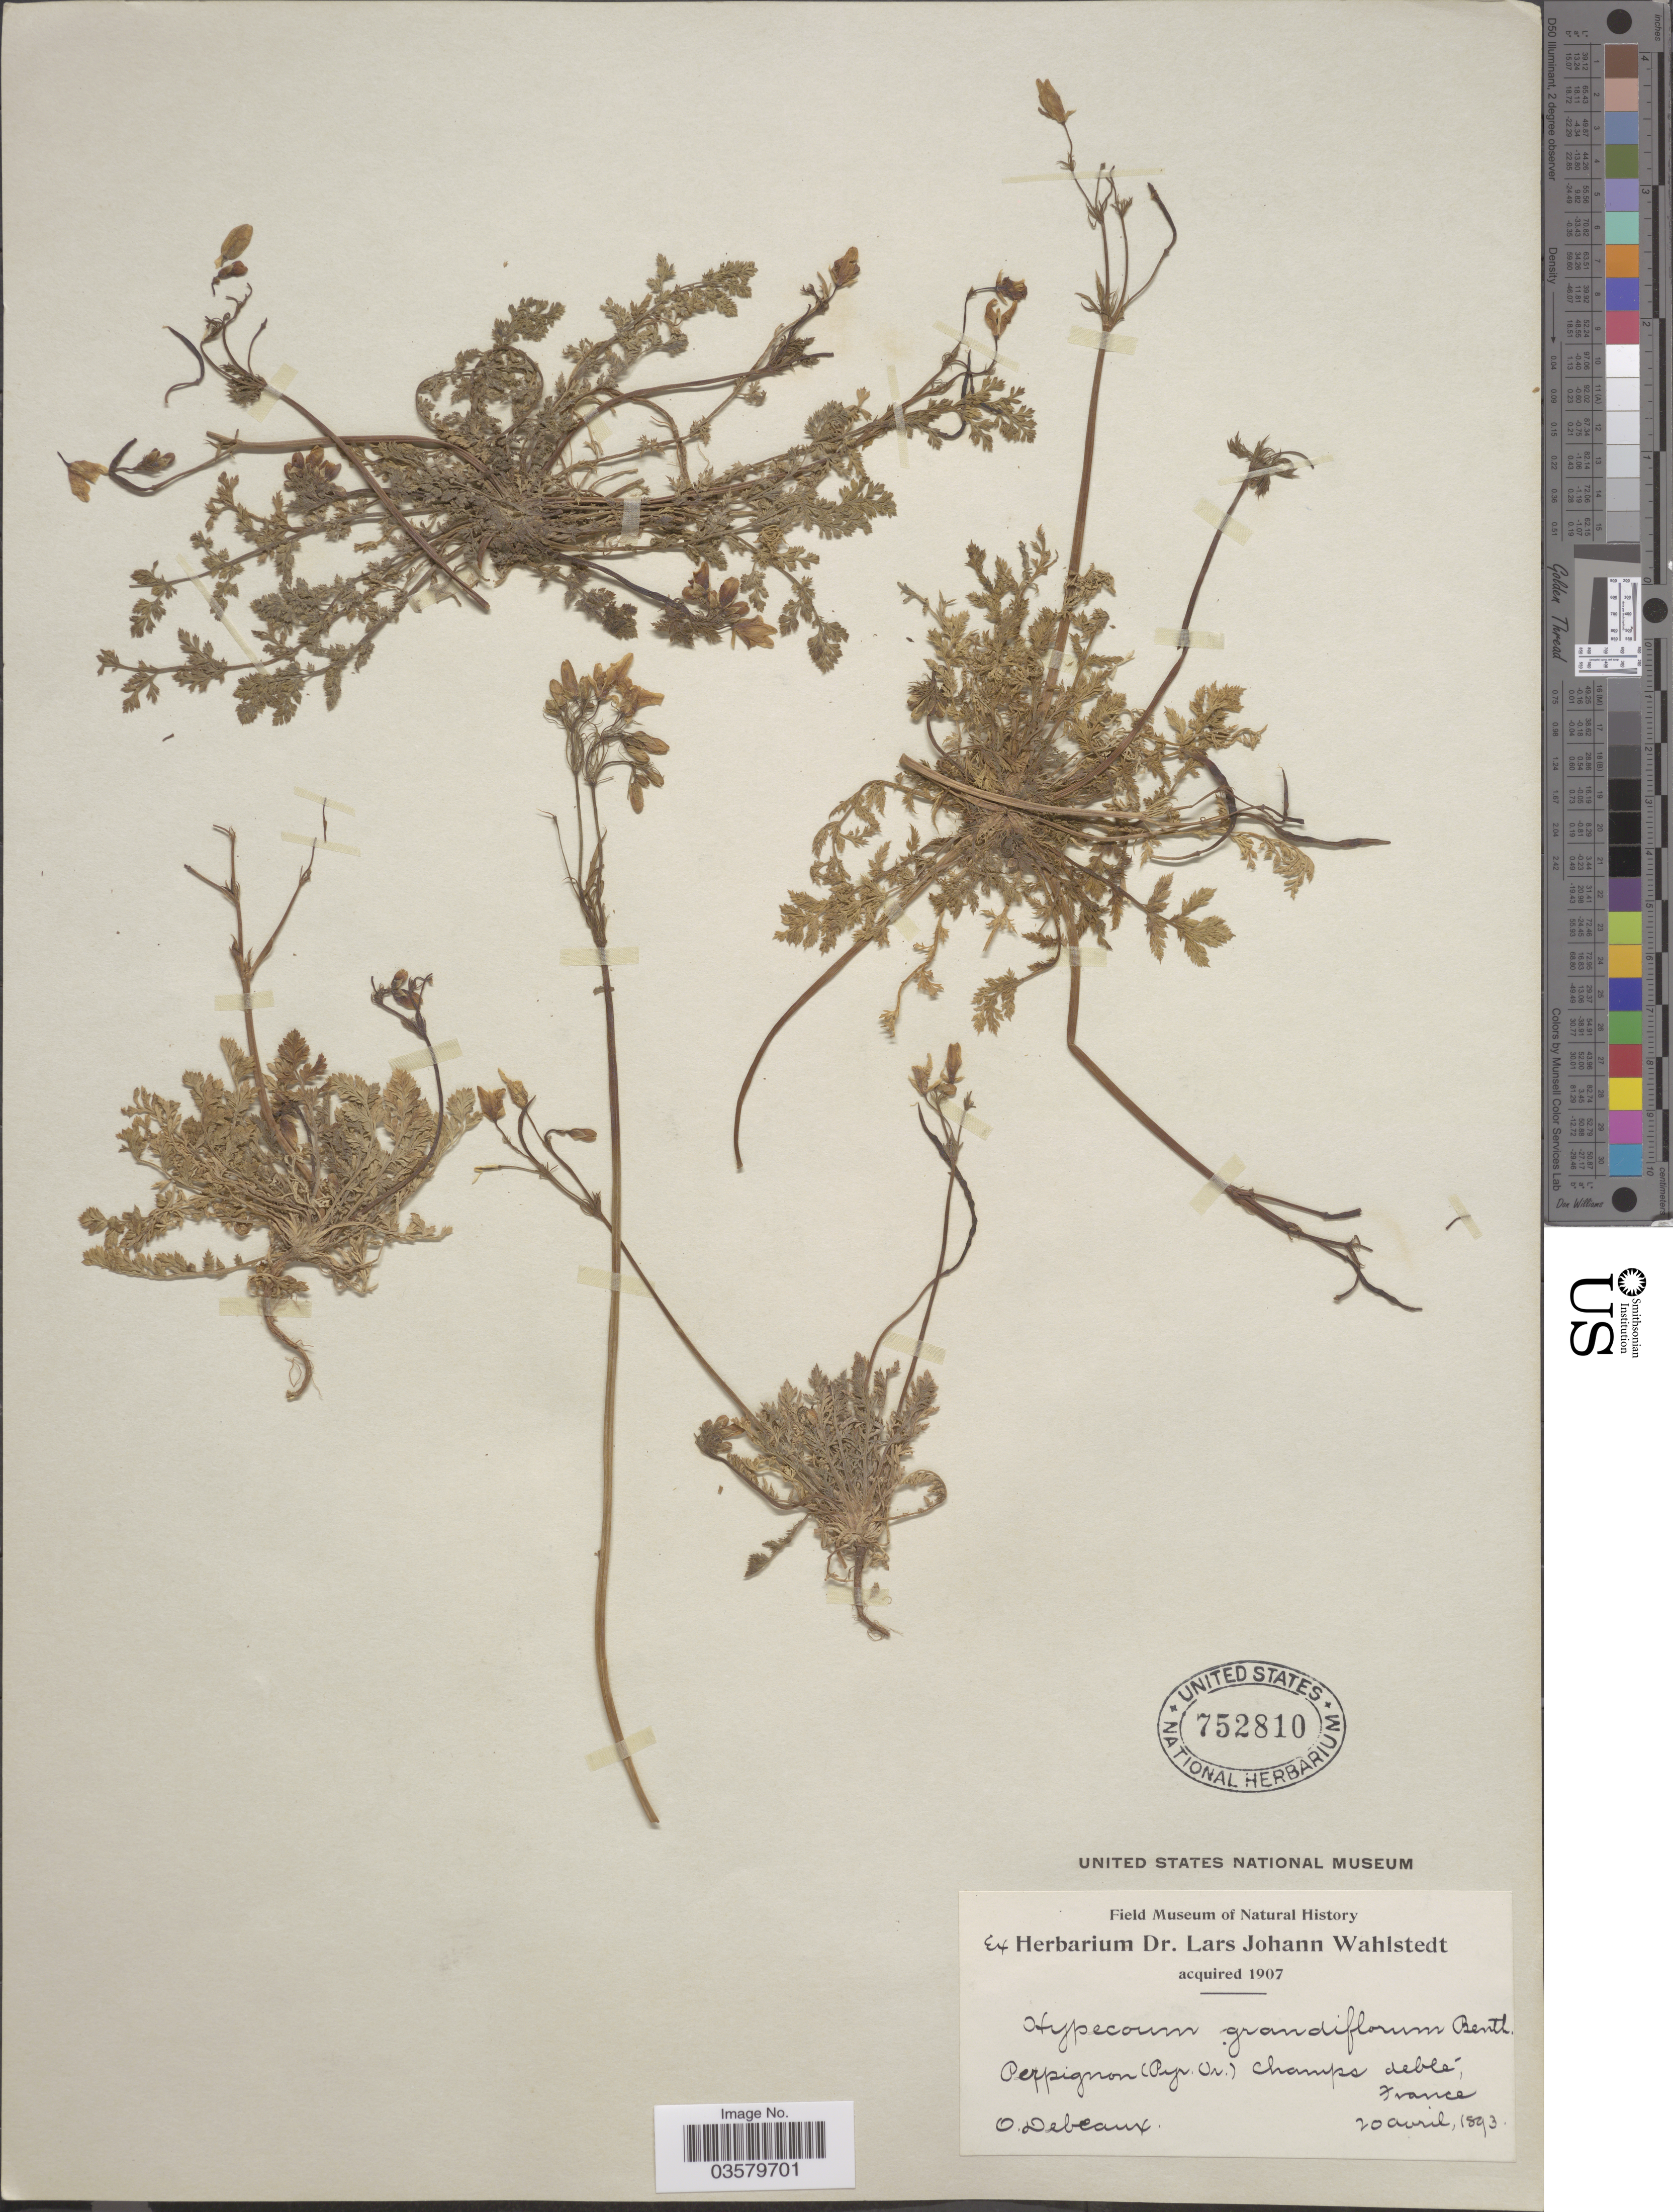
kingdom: Plantae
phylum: Tracheophyta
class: Magnoliopsida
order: Ranunculales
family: Papaveraceae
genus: Hypecoum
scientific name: Hypecoum grandiflorum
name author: Benth.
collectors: O. Debeaux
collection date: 1893-04-20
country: France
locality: Perpignon (Pyr. Or.) champs deblé.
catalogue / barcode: US 752810